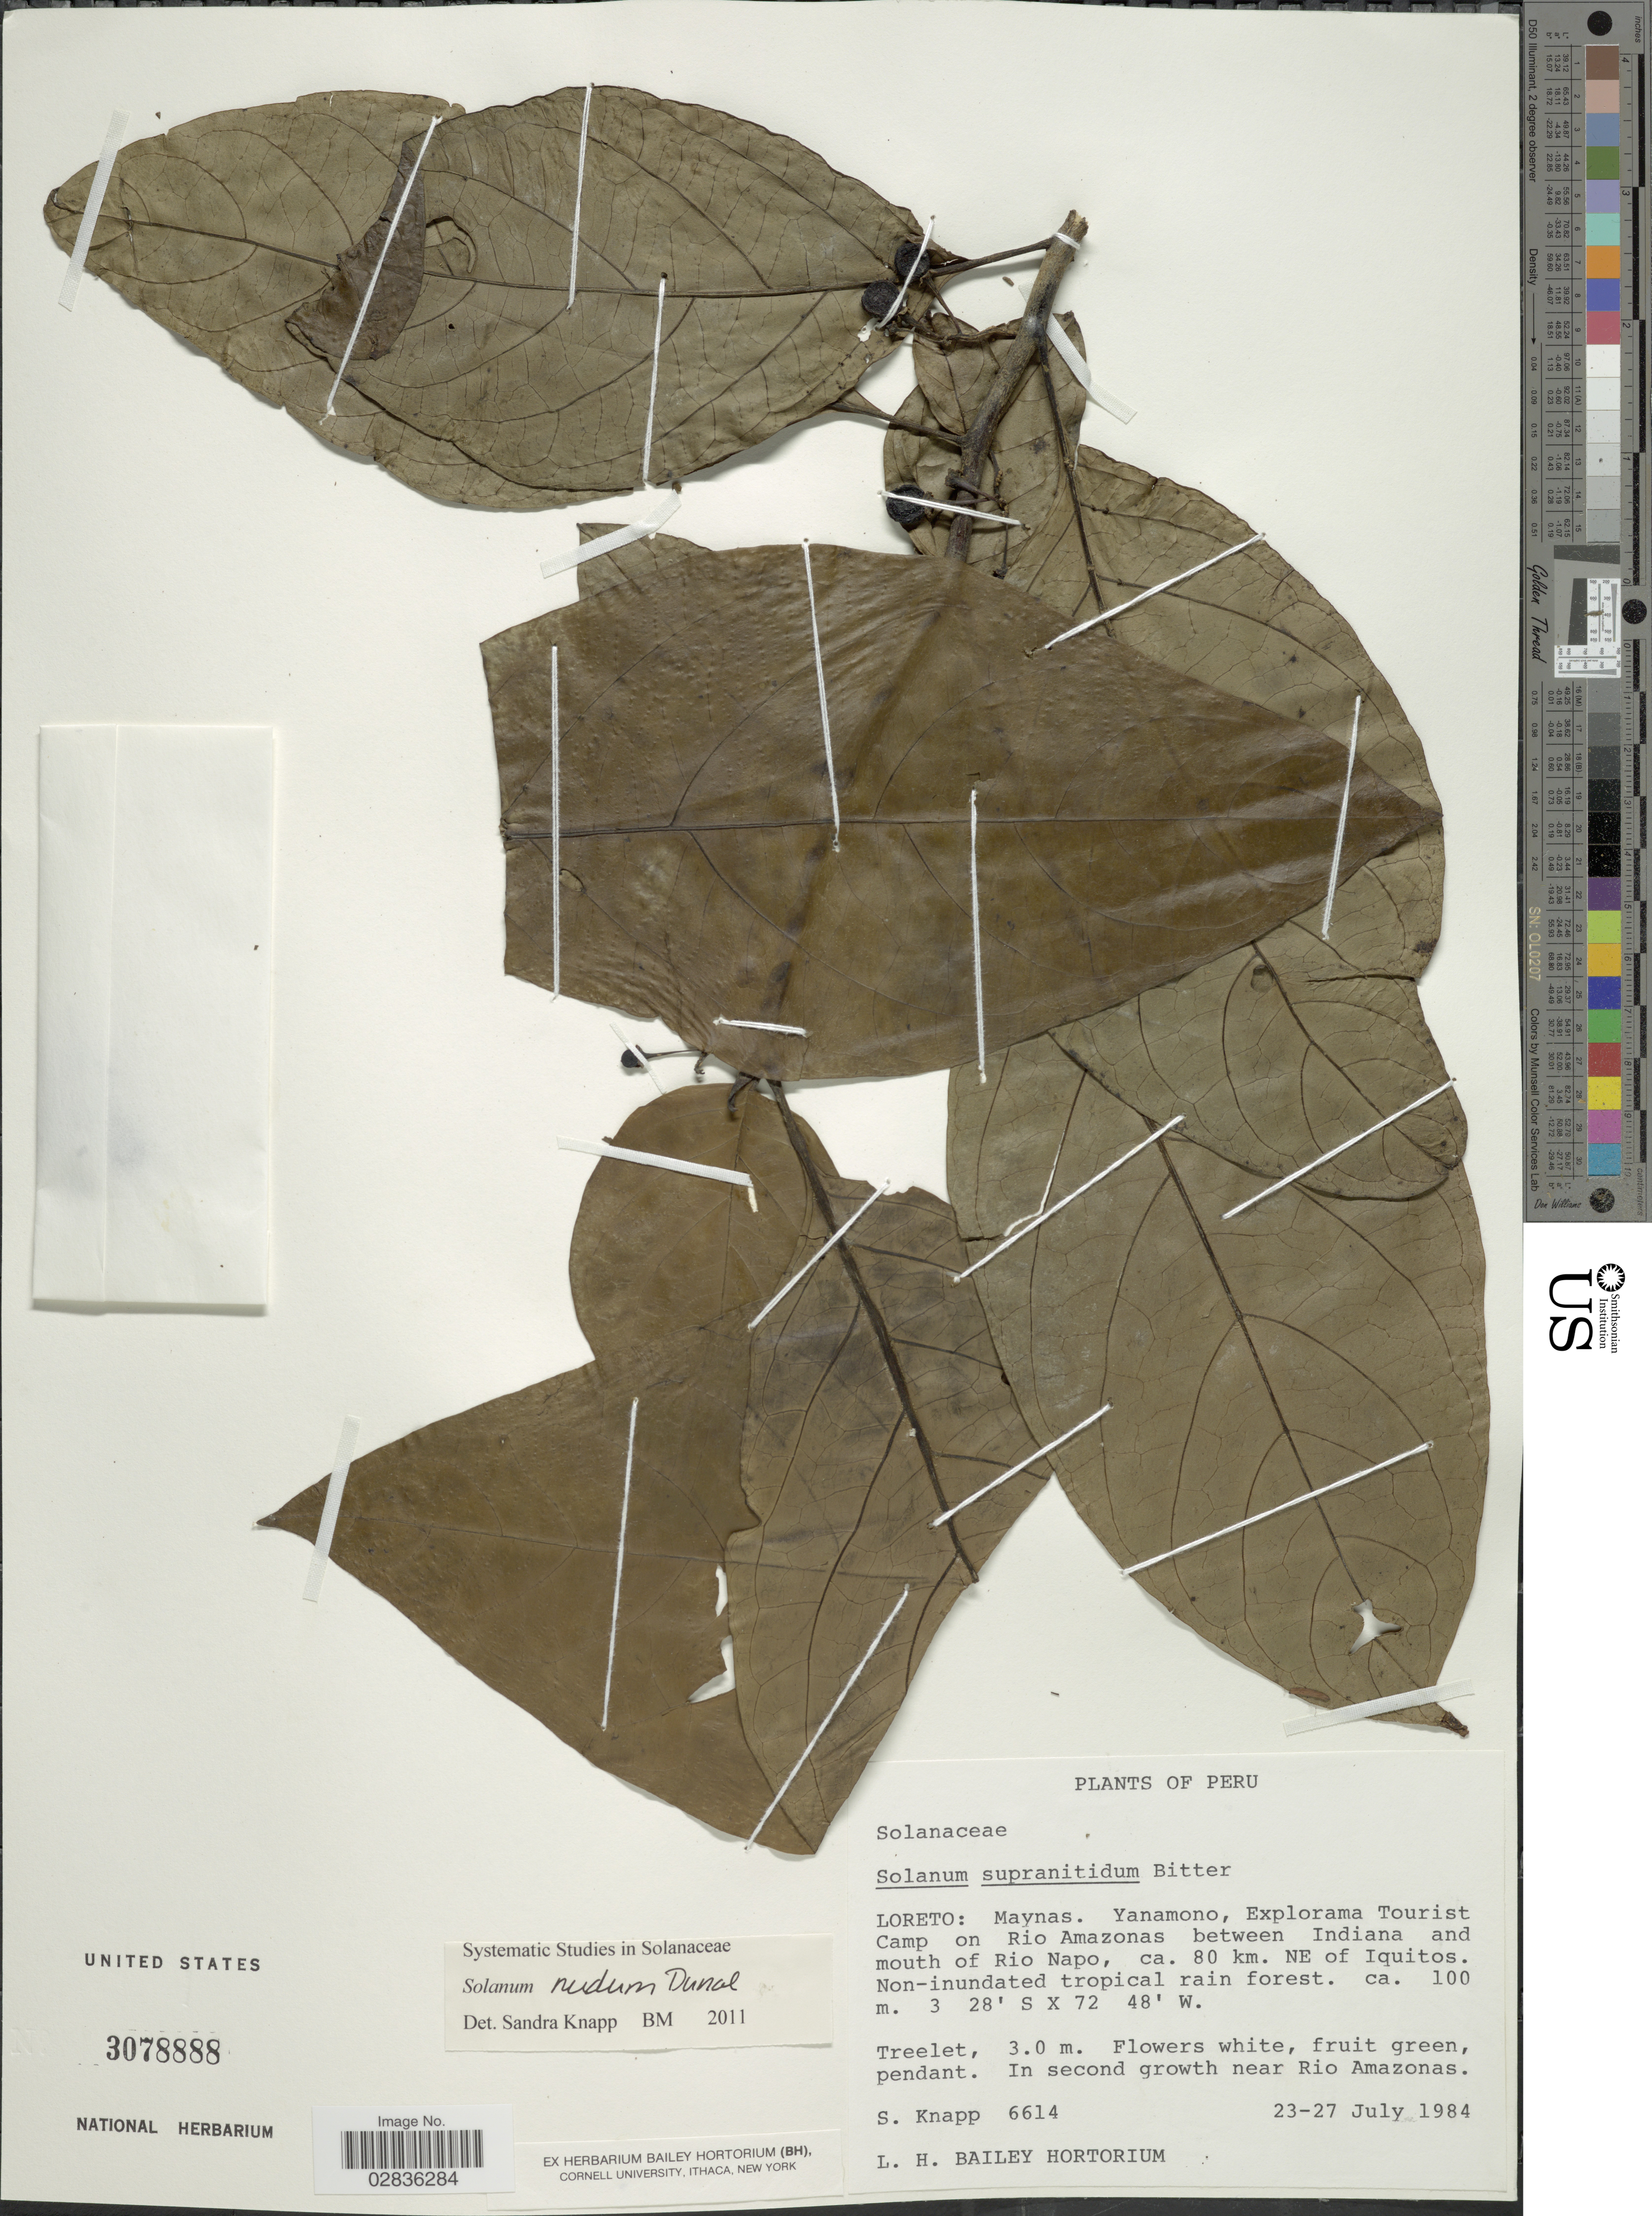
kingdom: Plantae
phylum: Tracheophyta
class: Magnoliopsida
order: Solanales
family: Solanaceae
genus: Solanum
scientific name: Solanum nudum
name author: Dunal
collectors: S. Knapp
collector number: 6614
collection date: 1984-07-23/1984-07-27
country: Peru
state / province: Loreto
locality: Loreto: Maynas. Yanamono, Explorama Tourist Camp on Rio Amazonas between Indiana and mouth of Rio Napo, ca. 80 km. NE of Iquitos.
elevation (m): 100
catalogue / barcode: US 3078888